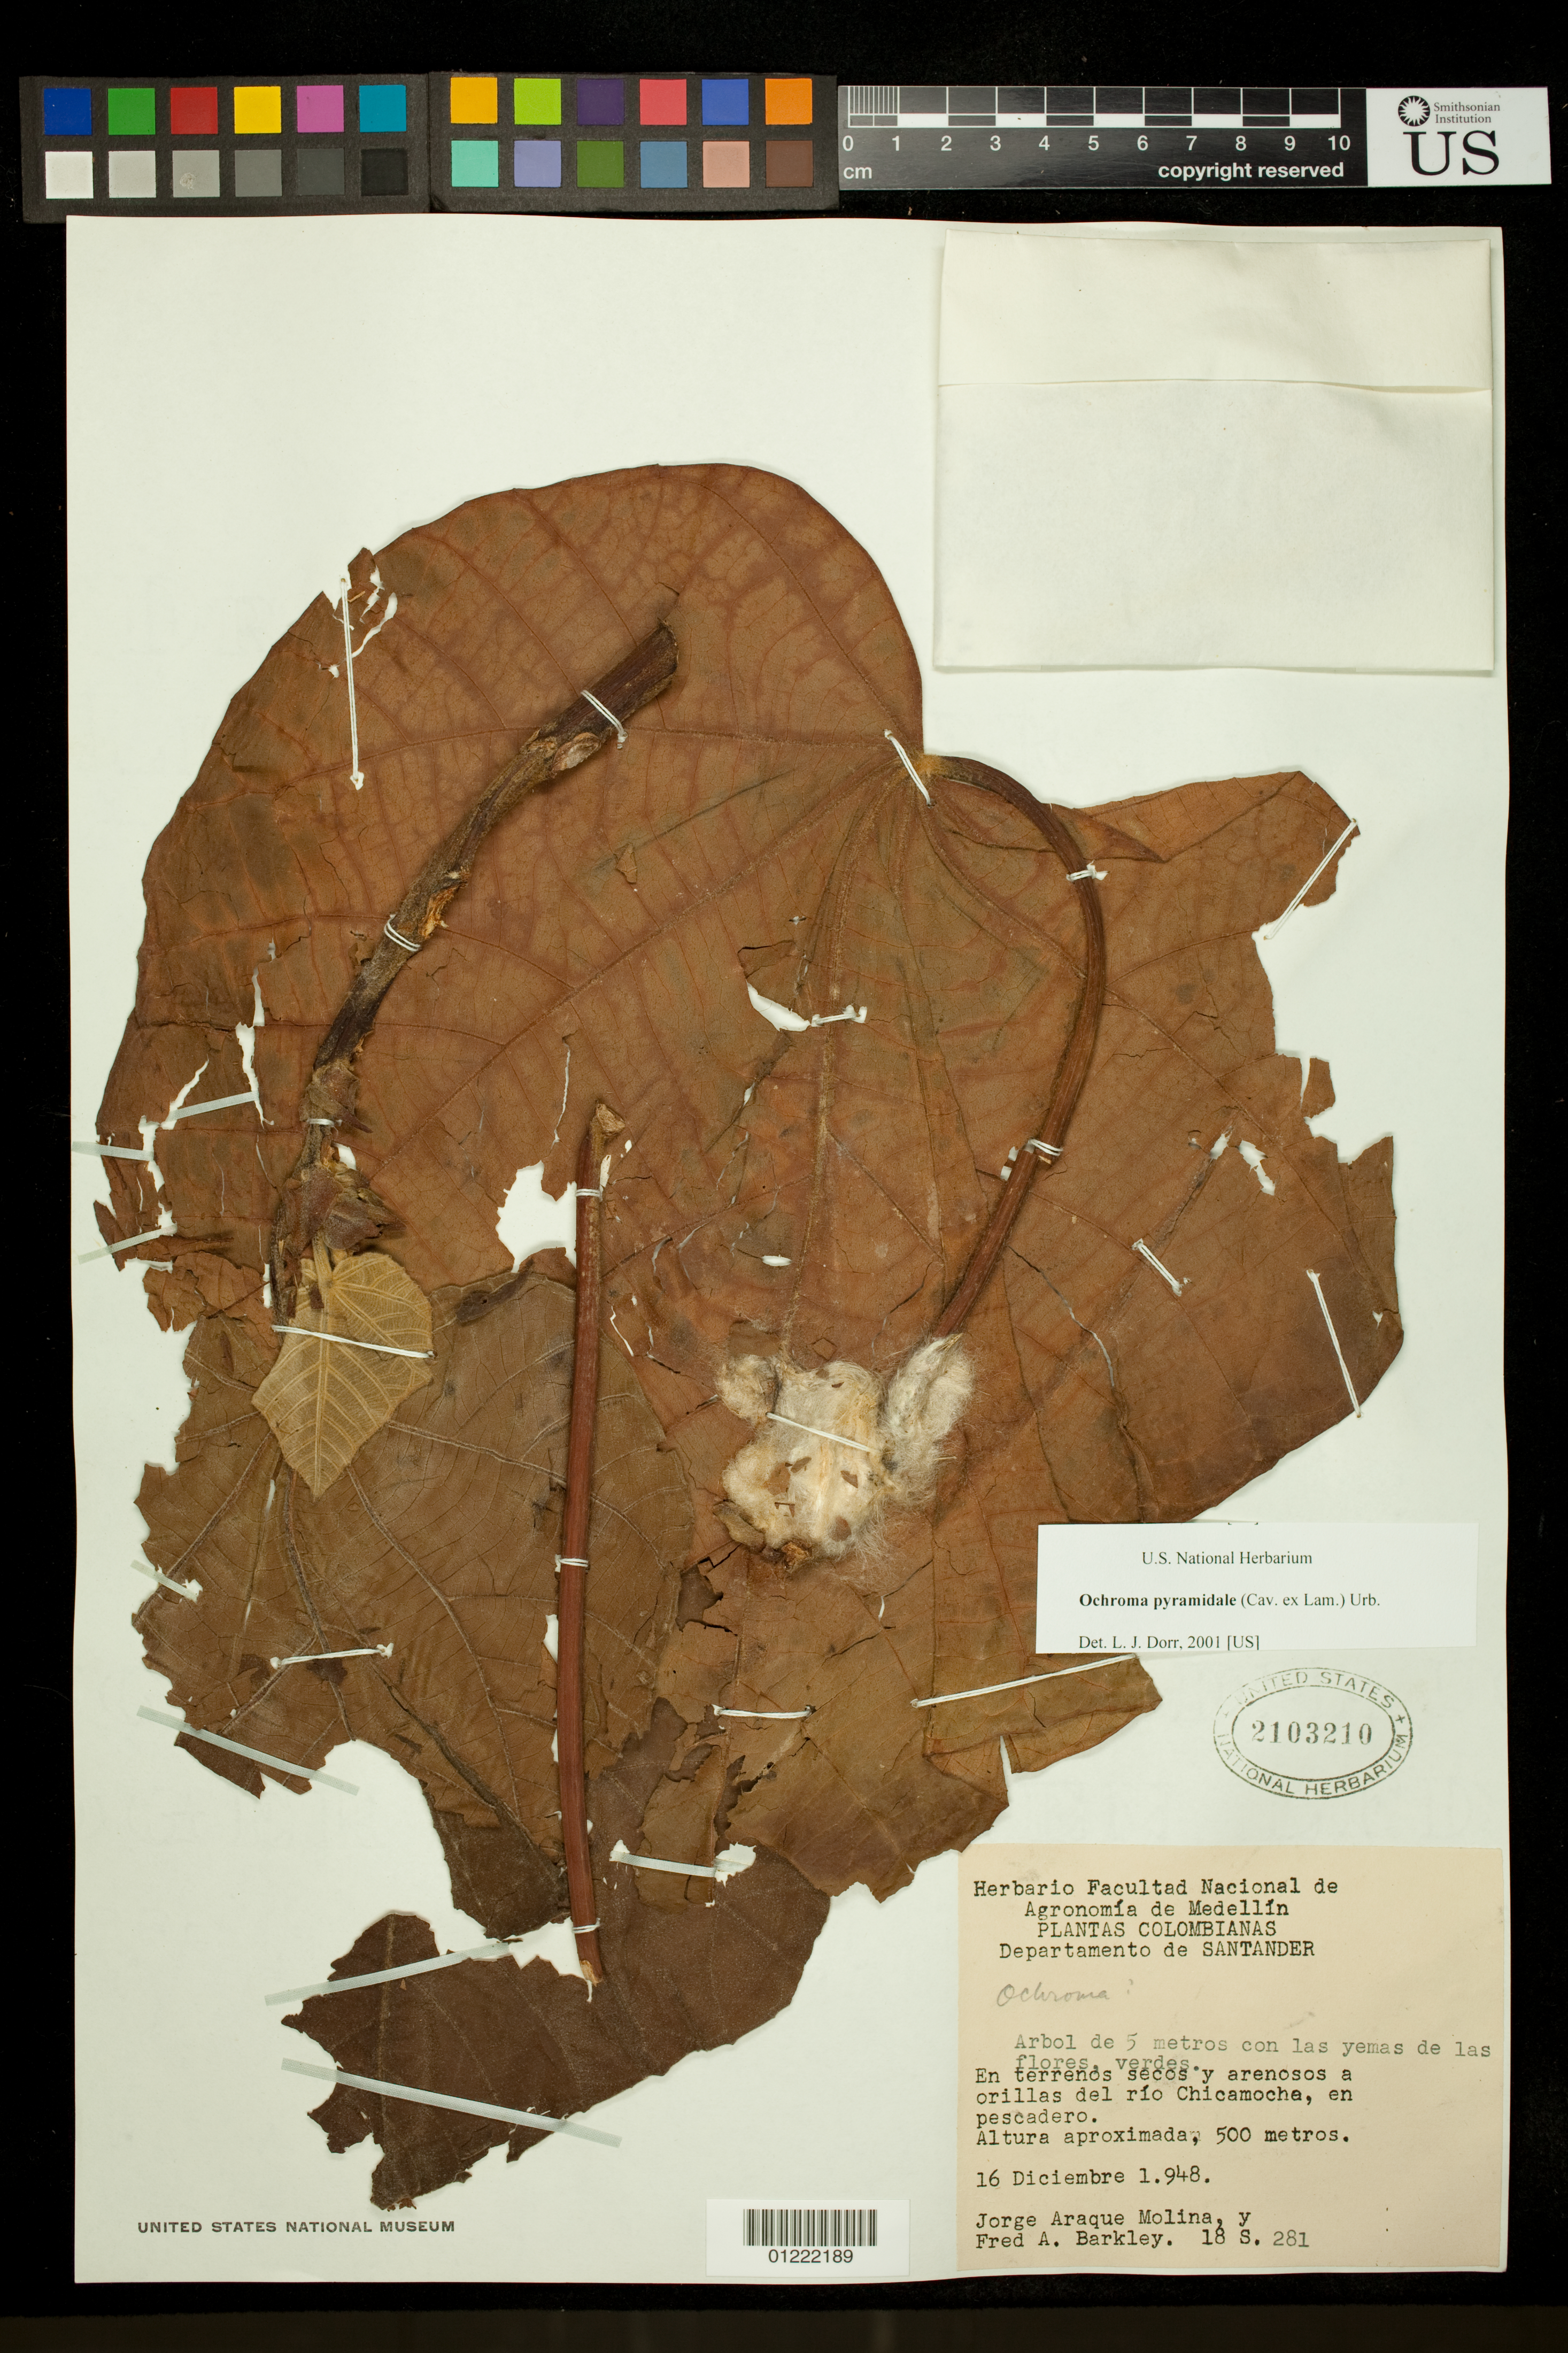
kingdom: Plantae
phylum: Tracheophyta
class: Magnoliopsida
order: Malvales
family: Malvaceae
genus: Ochroma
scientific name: Ochroma pyramidale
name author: (Cav. ex Lam.) Urb.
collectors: J. Araque Molina & F. A. Barkley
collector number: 18 S 281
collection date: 1948-12-16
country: Colombia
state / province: Santander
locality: Rio Chicamocha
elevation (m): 500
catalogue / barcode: US 2103210